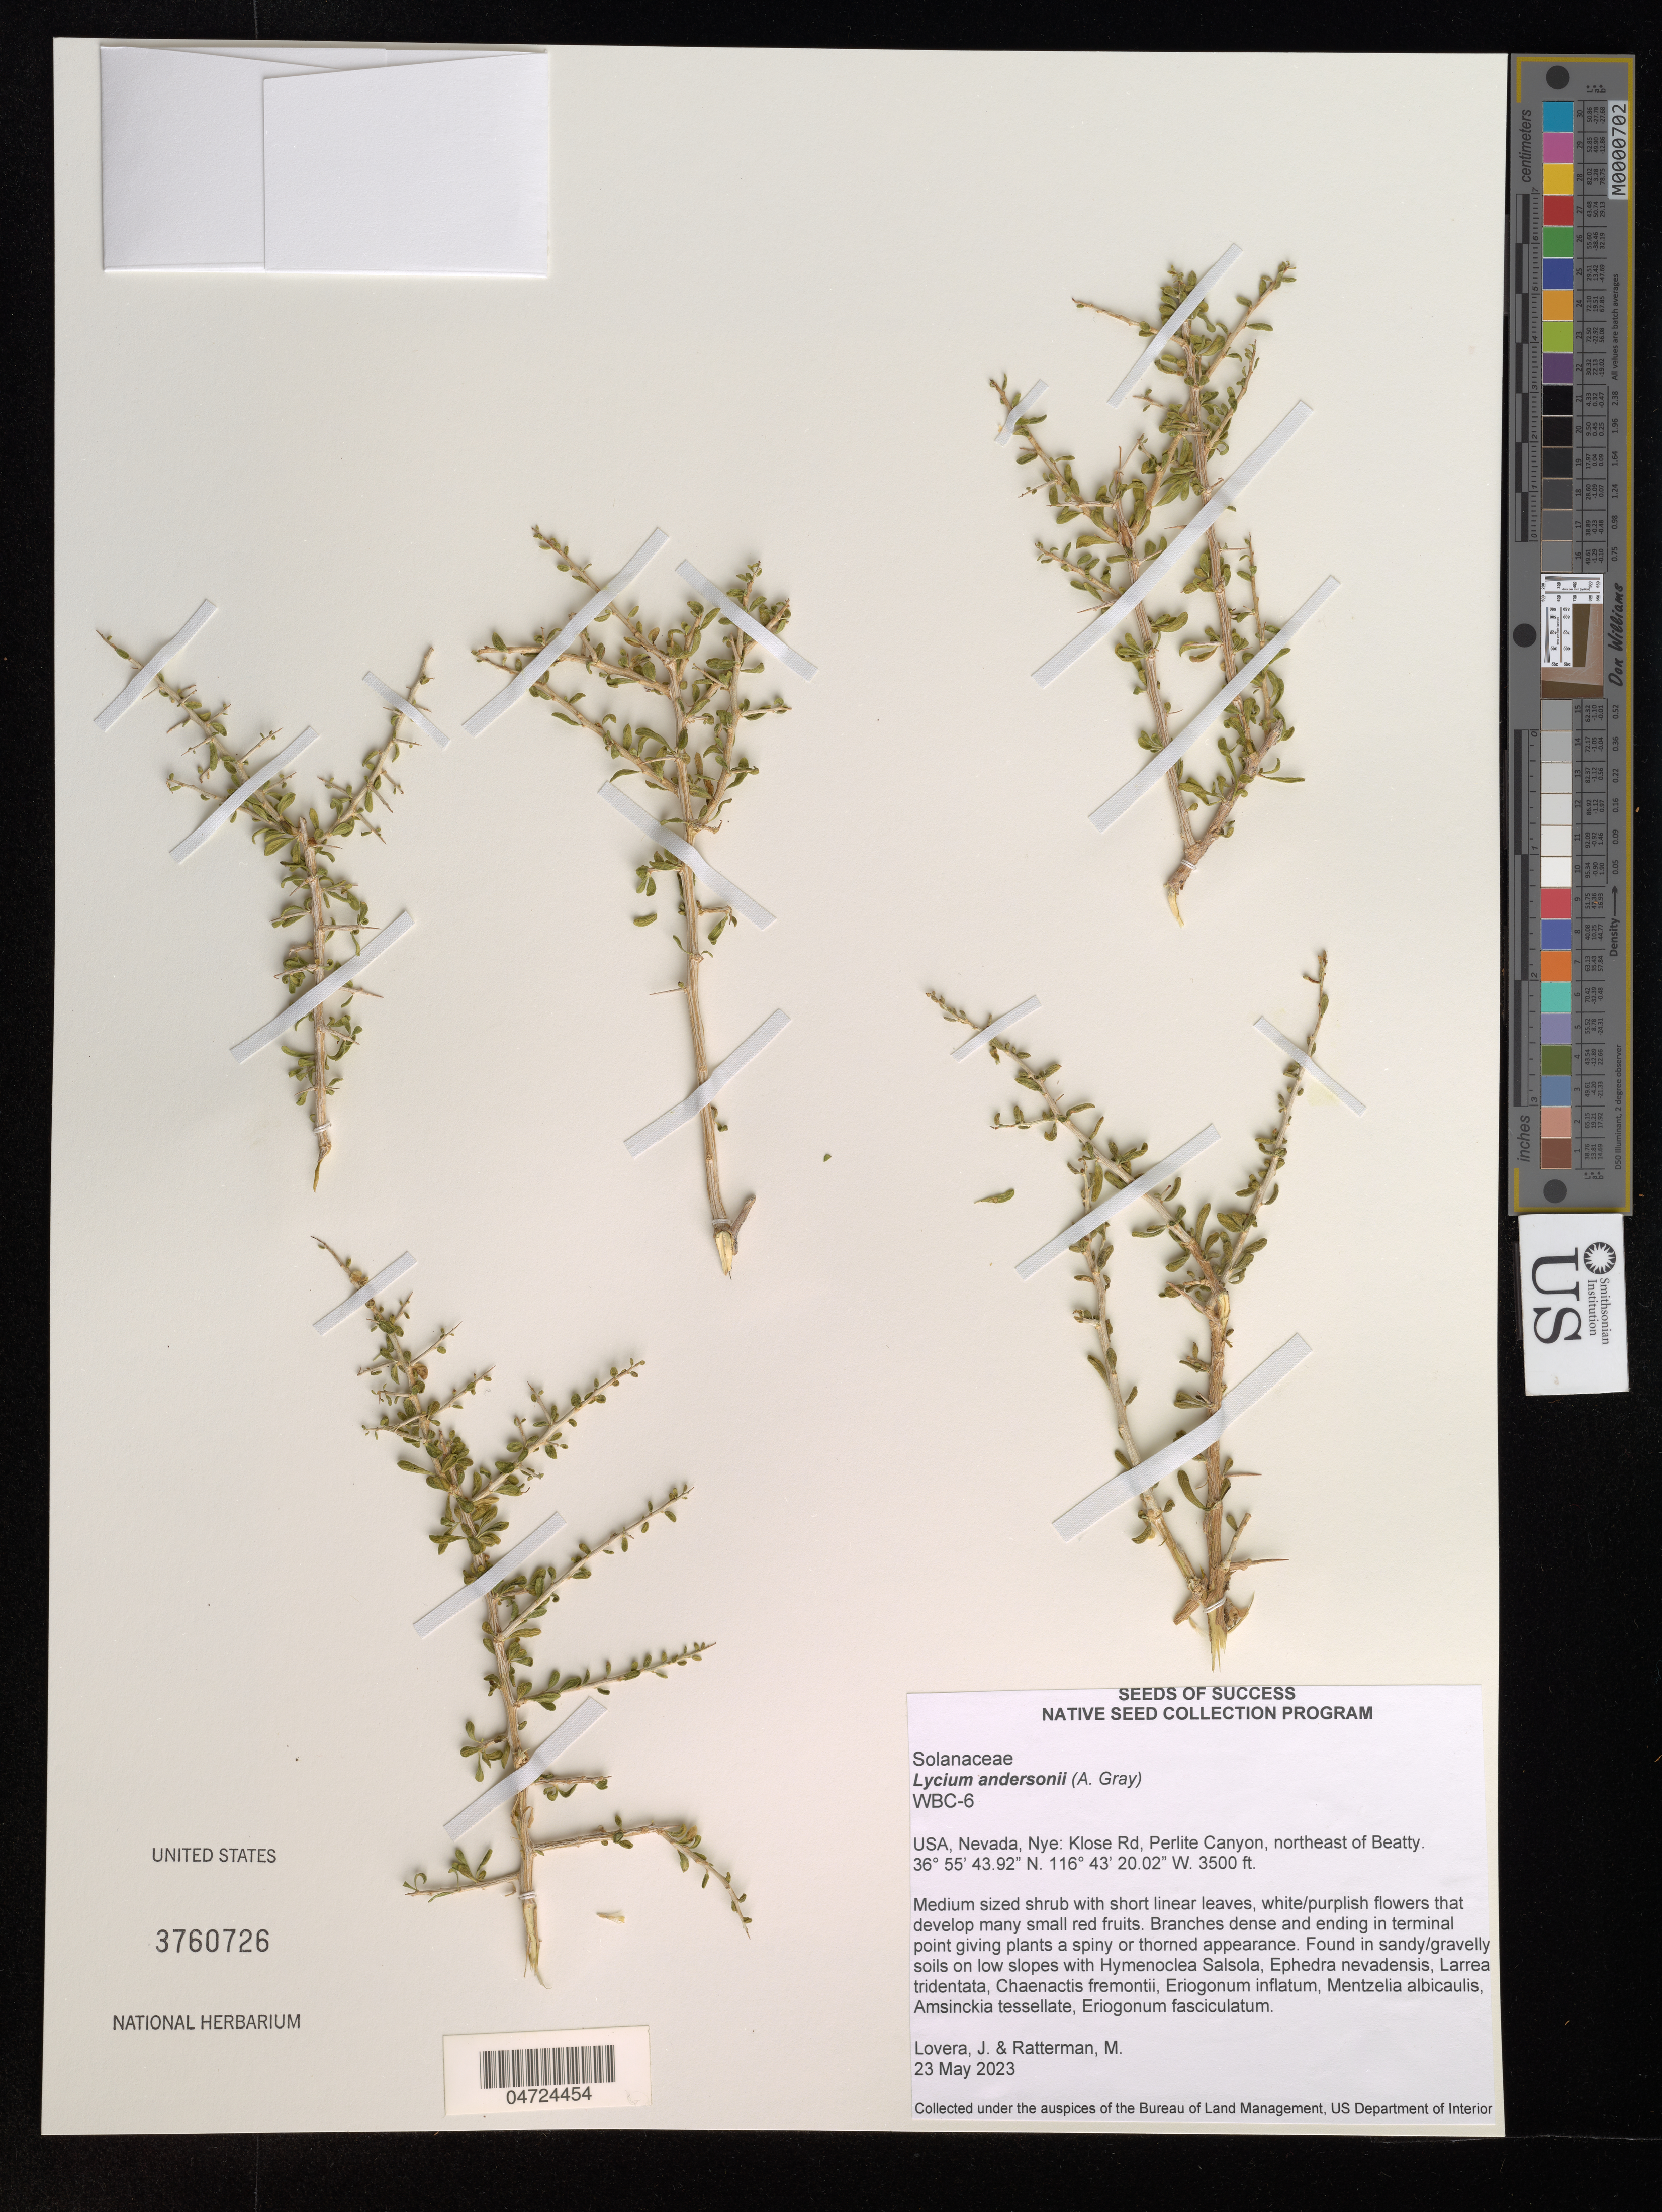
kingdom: Plantae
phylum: Tracheophyta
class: Magnoliopsida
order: Solanales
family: Solanaceae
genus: Lycium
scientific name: Lycium andersonii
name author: A. Gray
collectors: J. Lovera & M. Ratterman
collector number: WBC-6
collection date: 2023-05-23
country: United States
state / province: Nevada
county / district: Nye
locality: Nye: Klose Rd, Perlite Canyon, northeast of Beatty.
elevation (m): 1067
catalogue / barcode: US 3760726